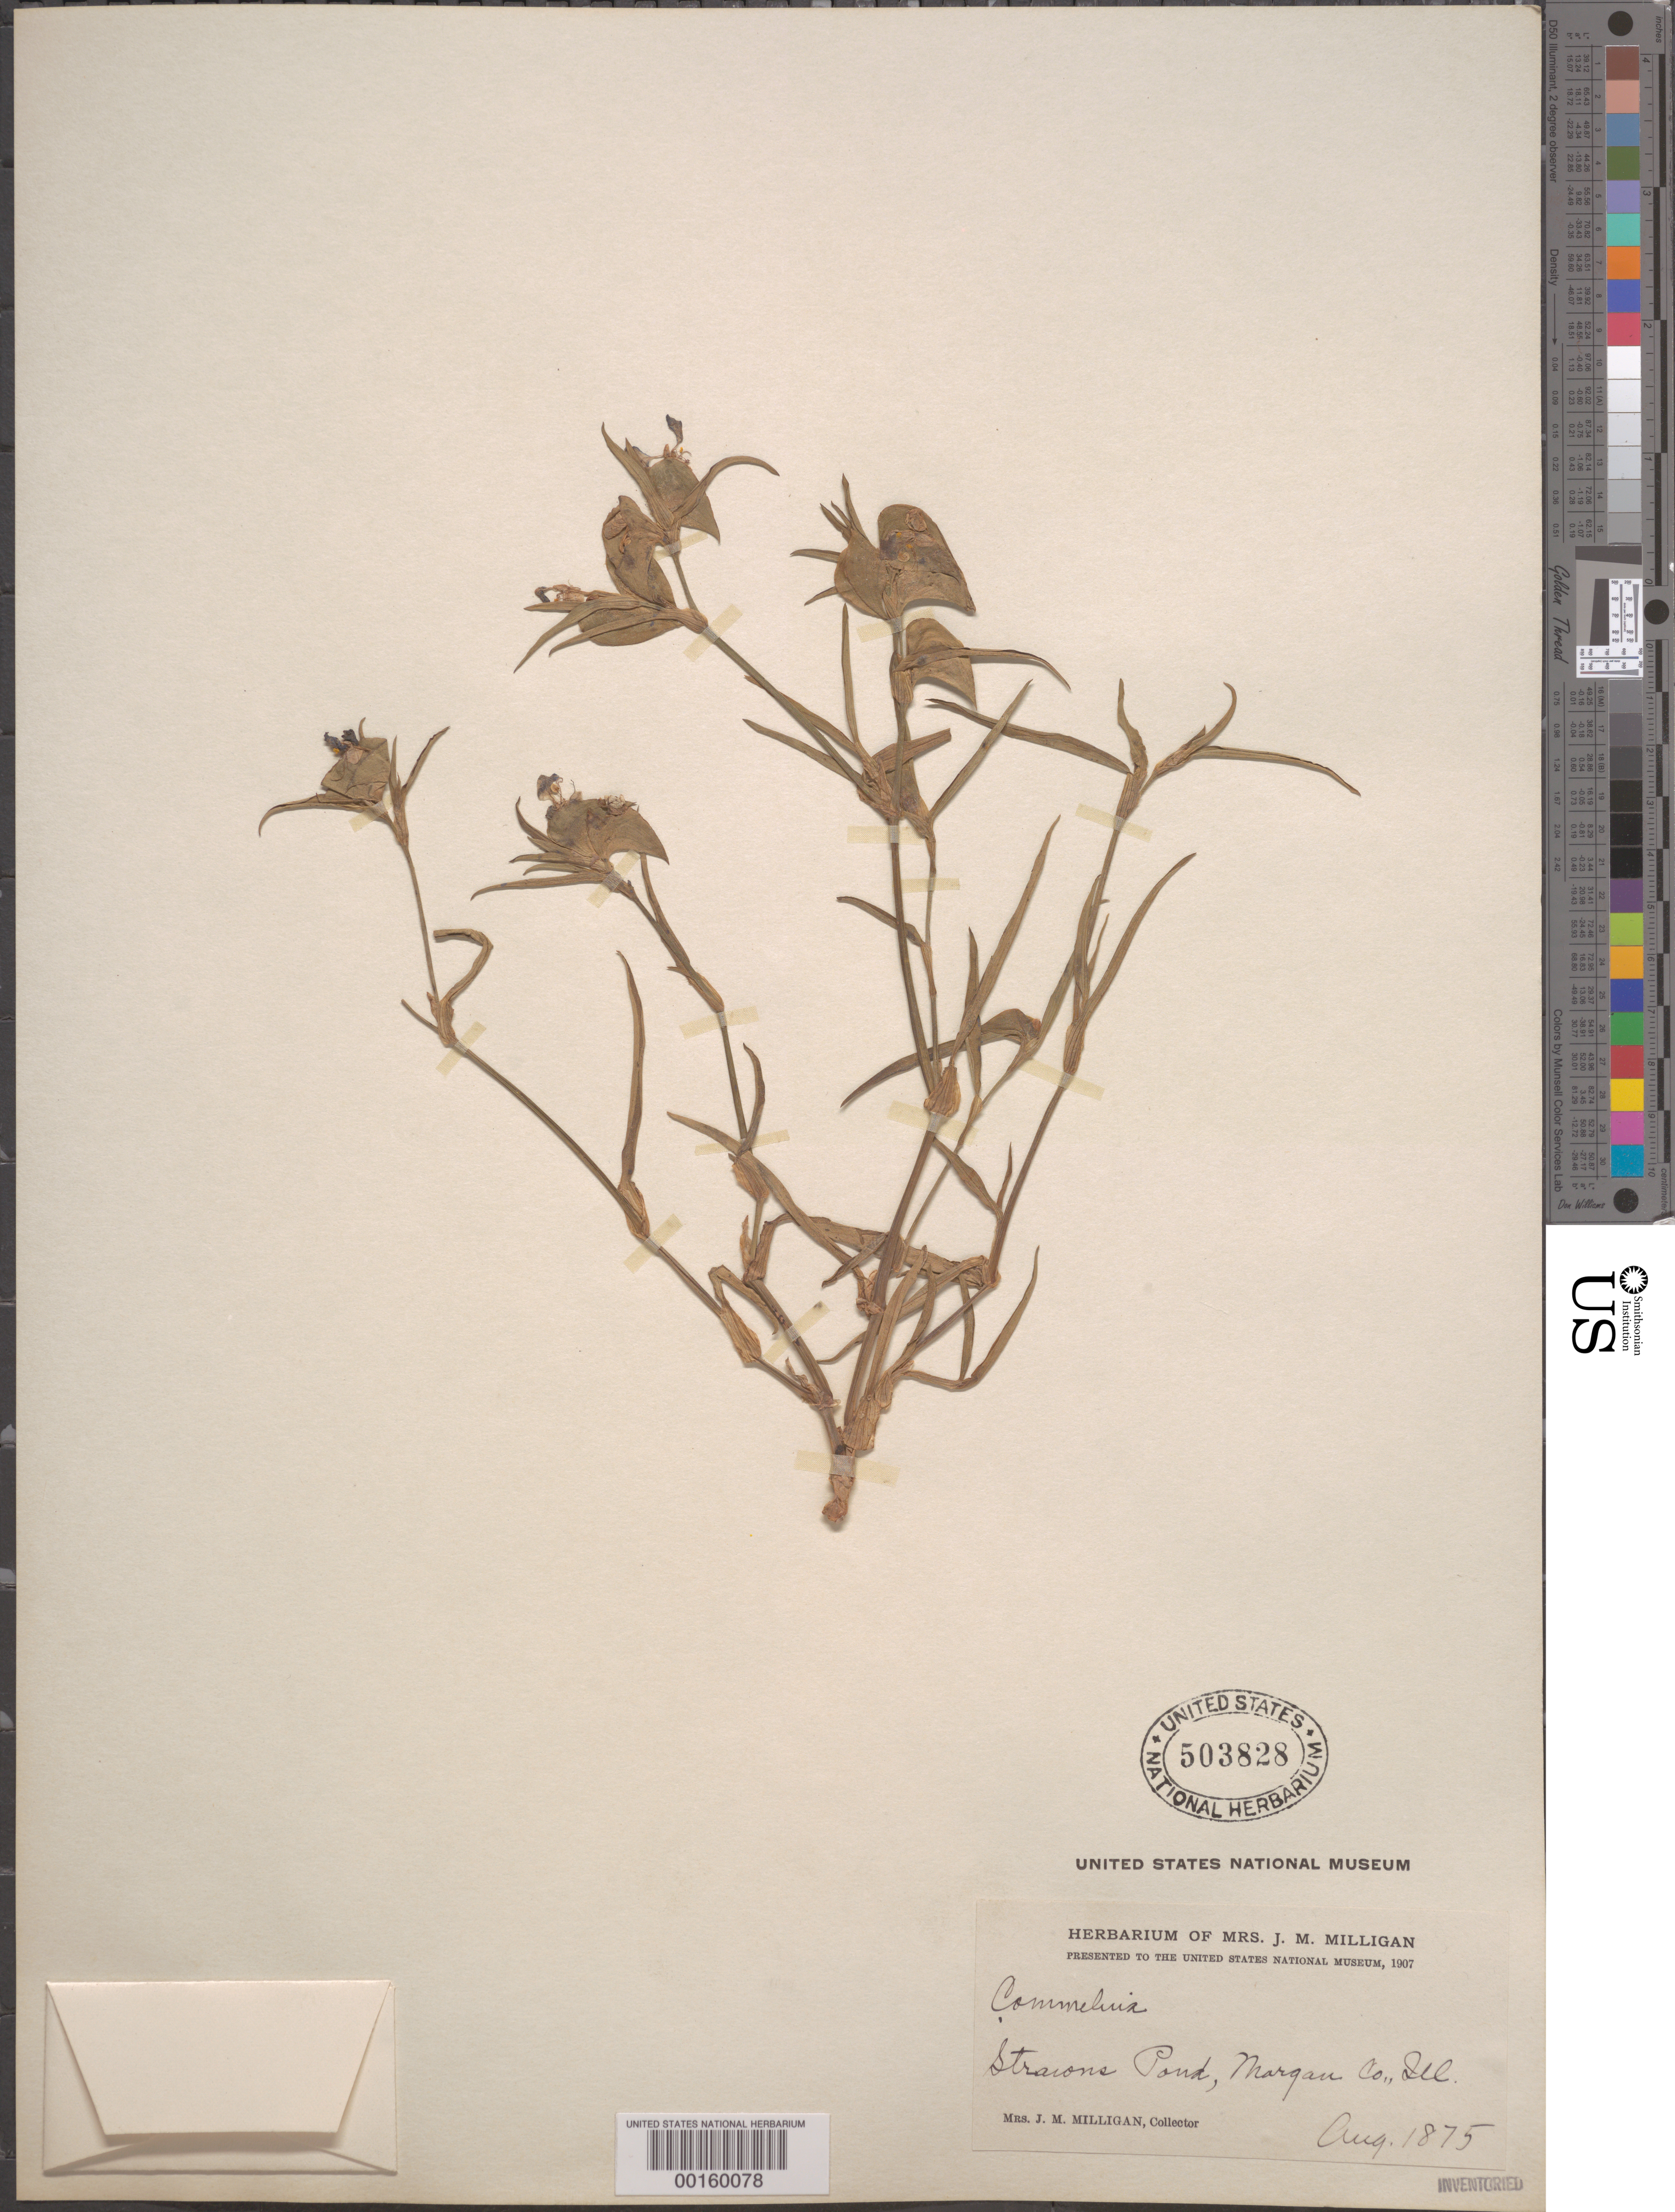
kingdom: Plantae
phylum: Tracheophyta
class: Liliopsida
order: Commelinales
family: Commelinaceae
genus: Commelina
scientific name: Commelina erecta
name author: L.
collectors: J. M. Milligan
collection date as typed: Aug 1875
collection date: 1875-08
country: United States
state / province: Illinois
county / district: Morgan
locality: Straions pond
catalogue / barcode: US 503828